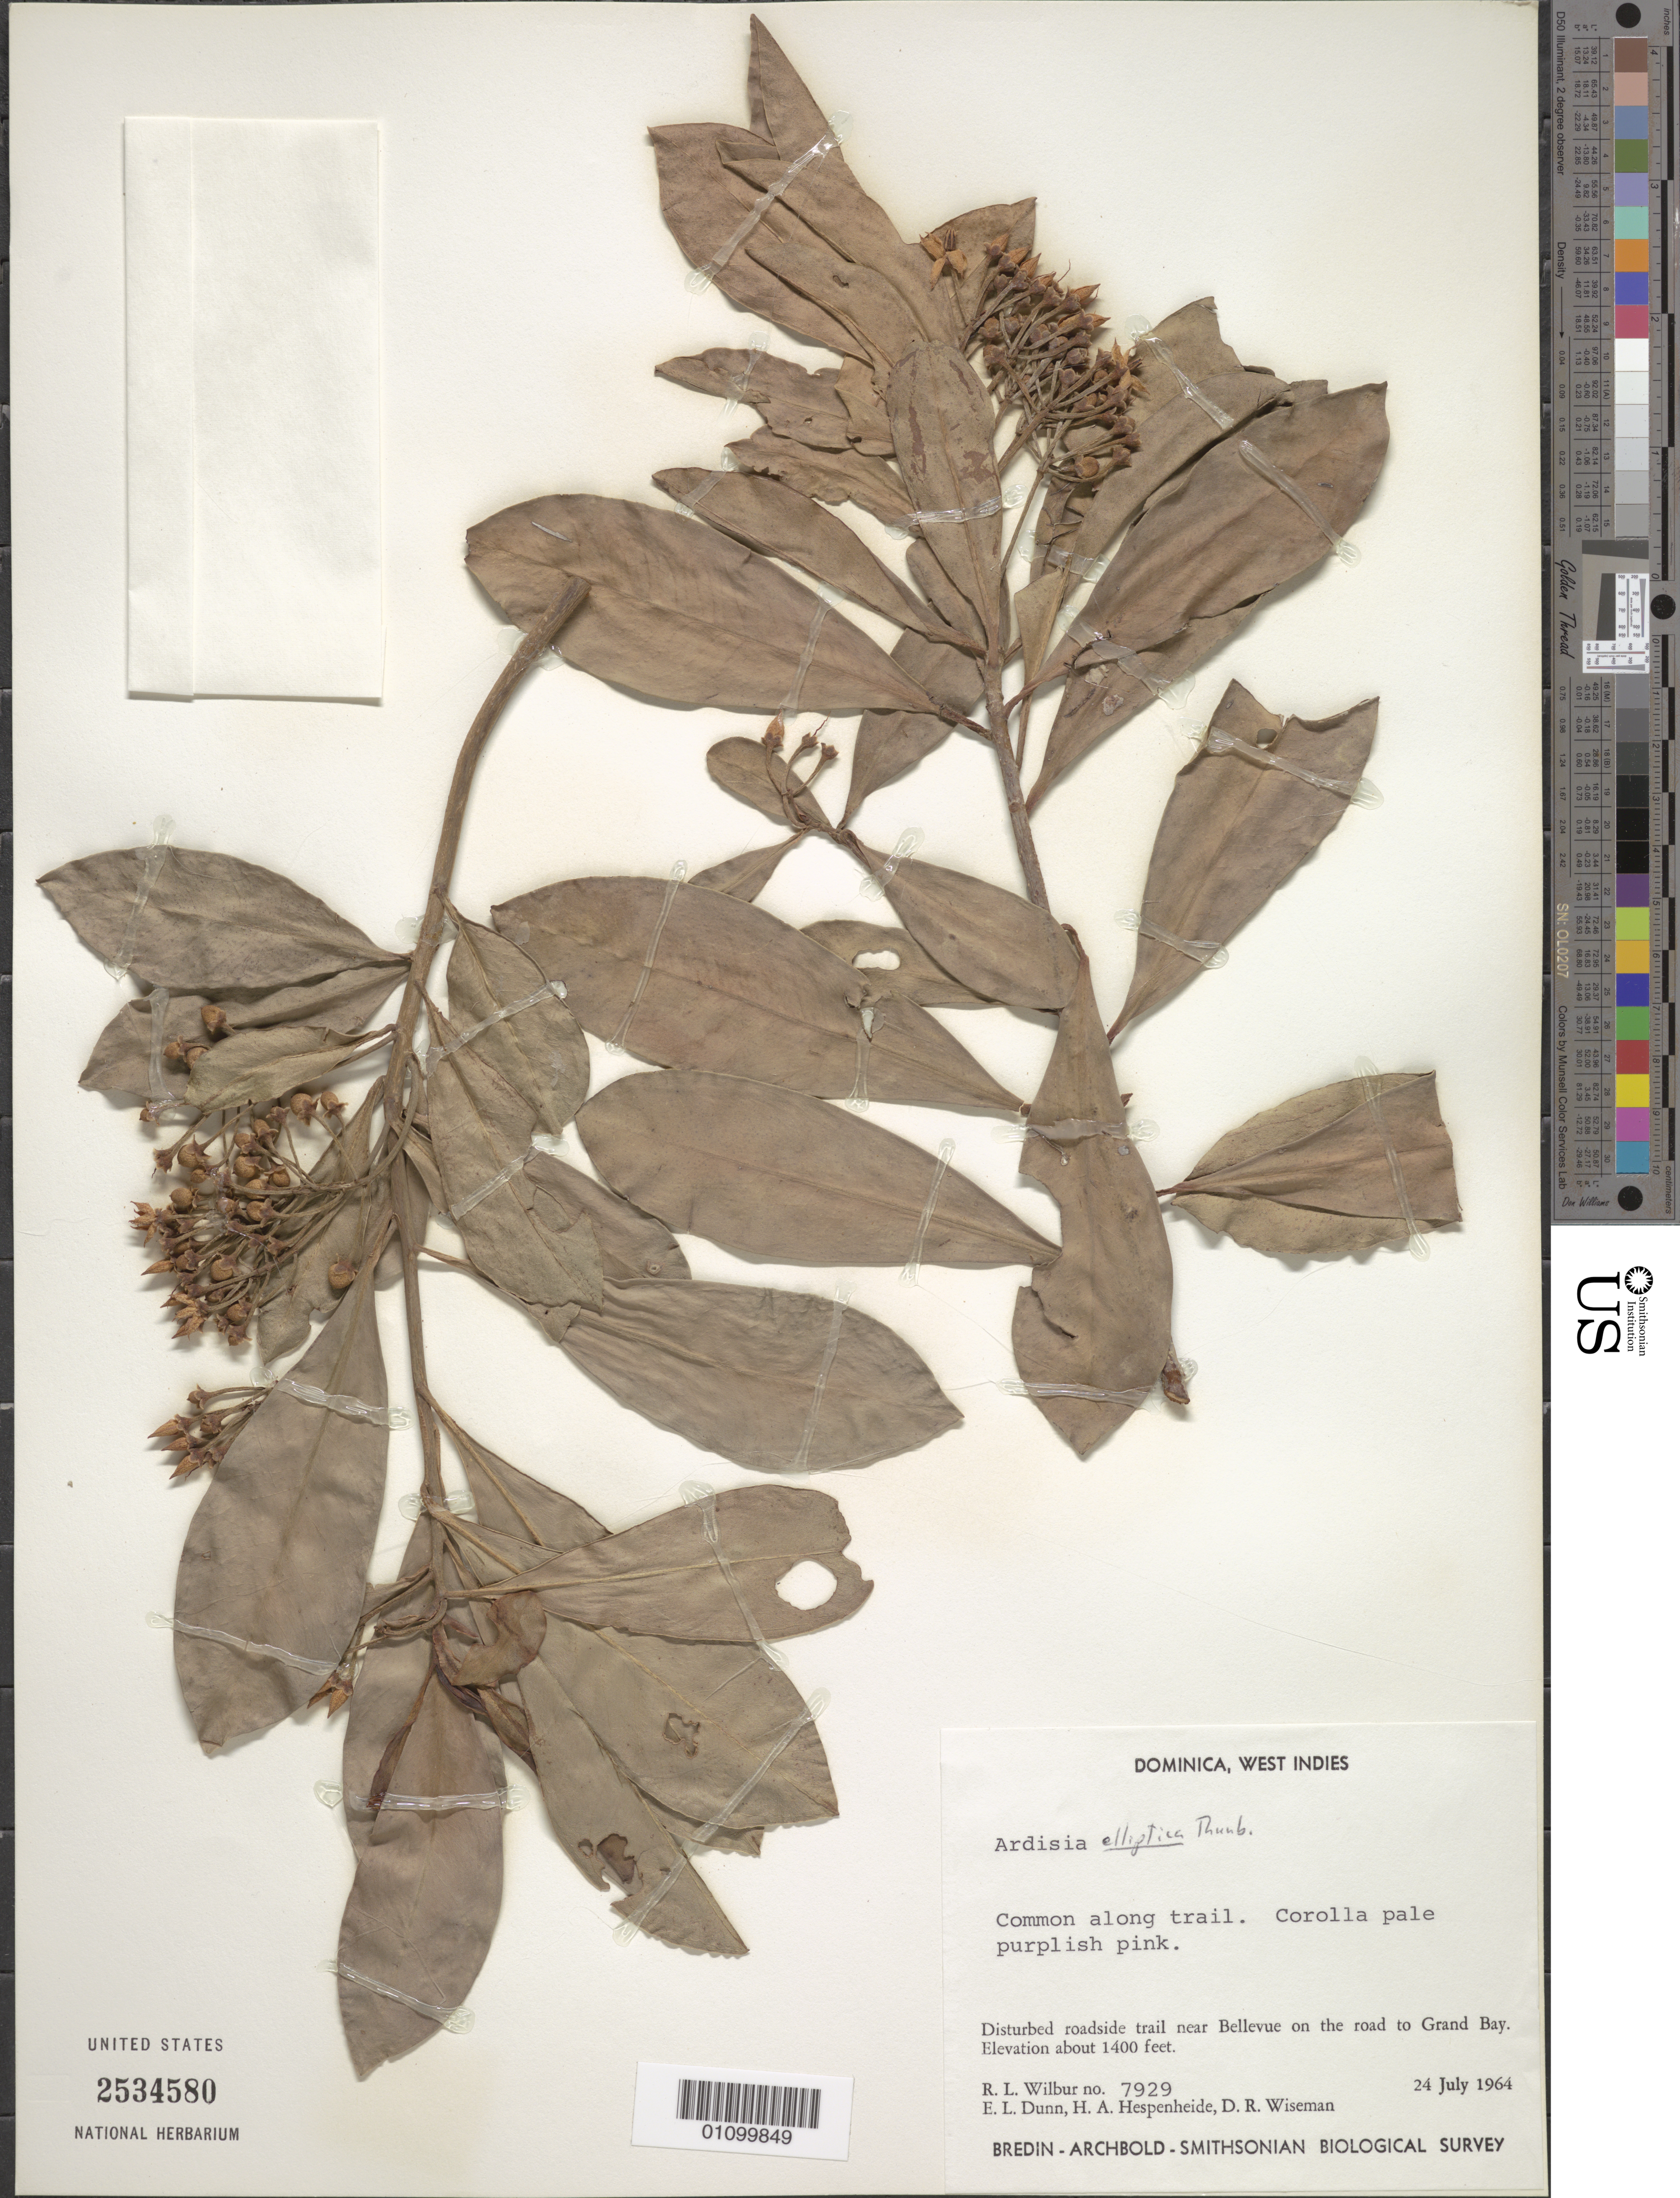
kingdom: Plantae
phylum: Tracheophyta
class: Magnoliopsida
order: Ericales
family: Primulaceae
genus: Ardisia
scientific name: Ardisia elliptica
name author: Thunb.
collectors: R. L. Wilbur, E. Dunn, H. A. Hespenheide & D. R. Wiseman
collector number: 7929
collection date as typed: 24 Jul 1964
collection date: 1964-07-24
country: Dominica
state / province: St. Patrick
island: Dominica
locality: Disturbed roadside trail near Bellevue on the road to Grand Bay.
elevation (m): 427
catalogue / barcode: US 2534580